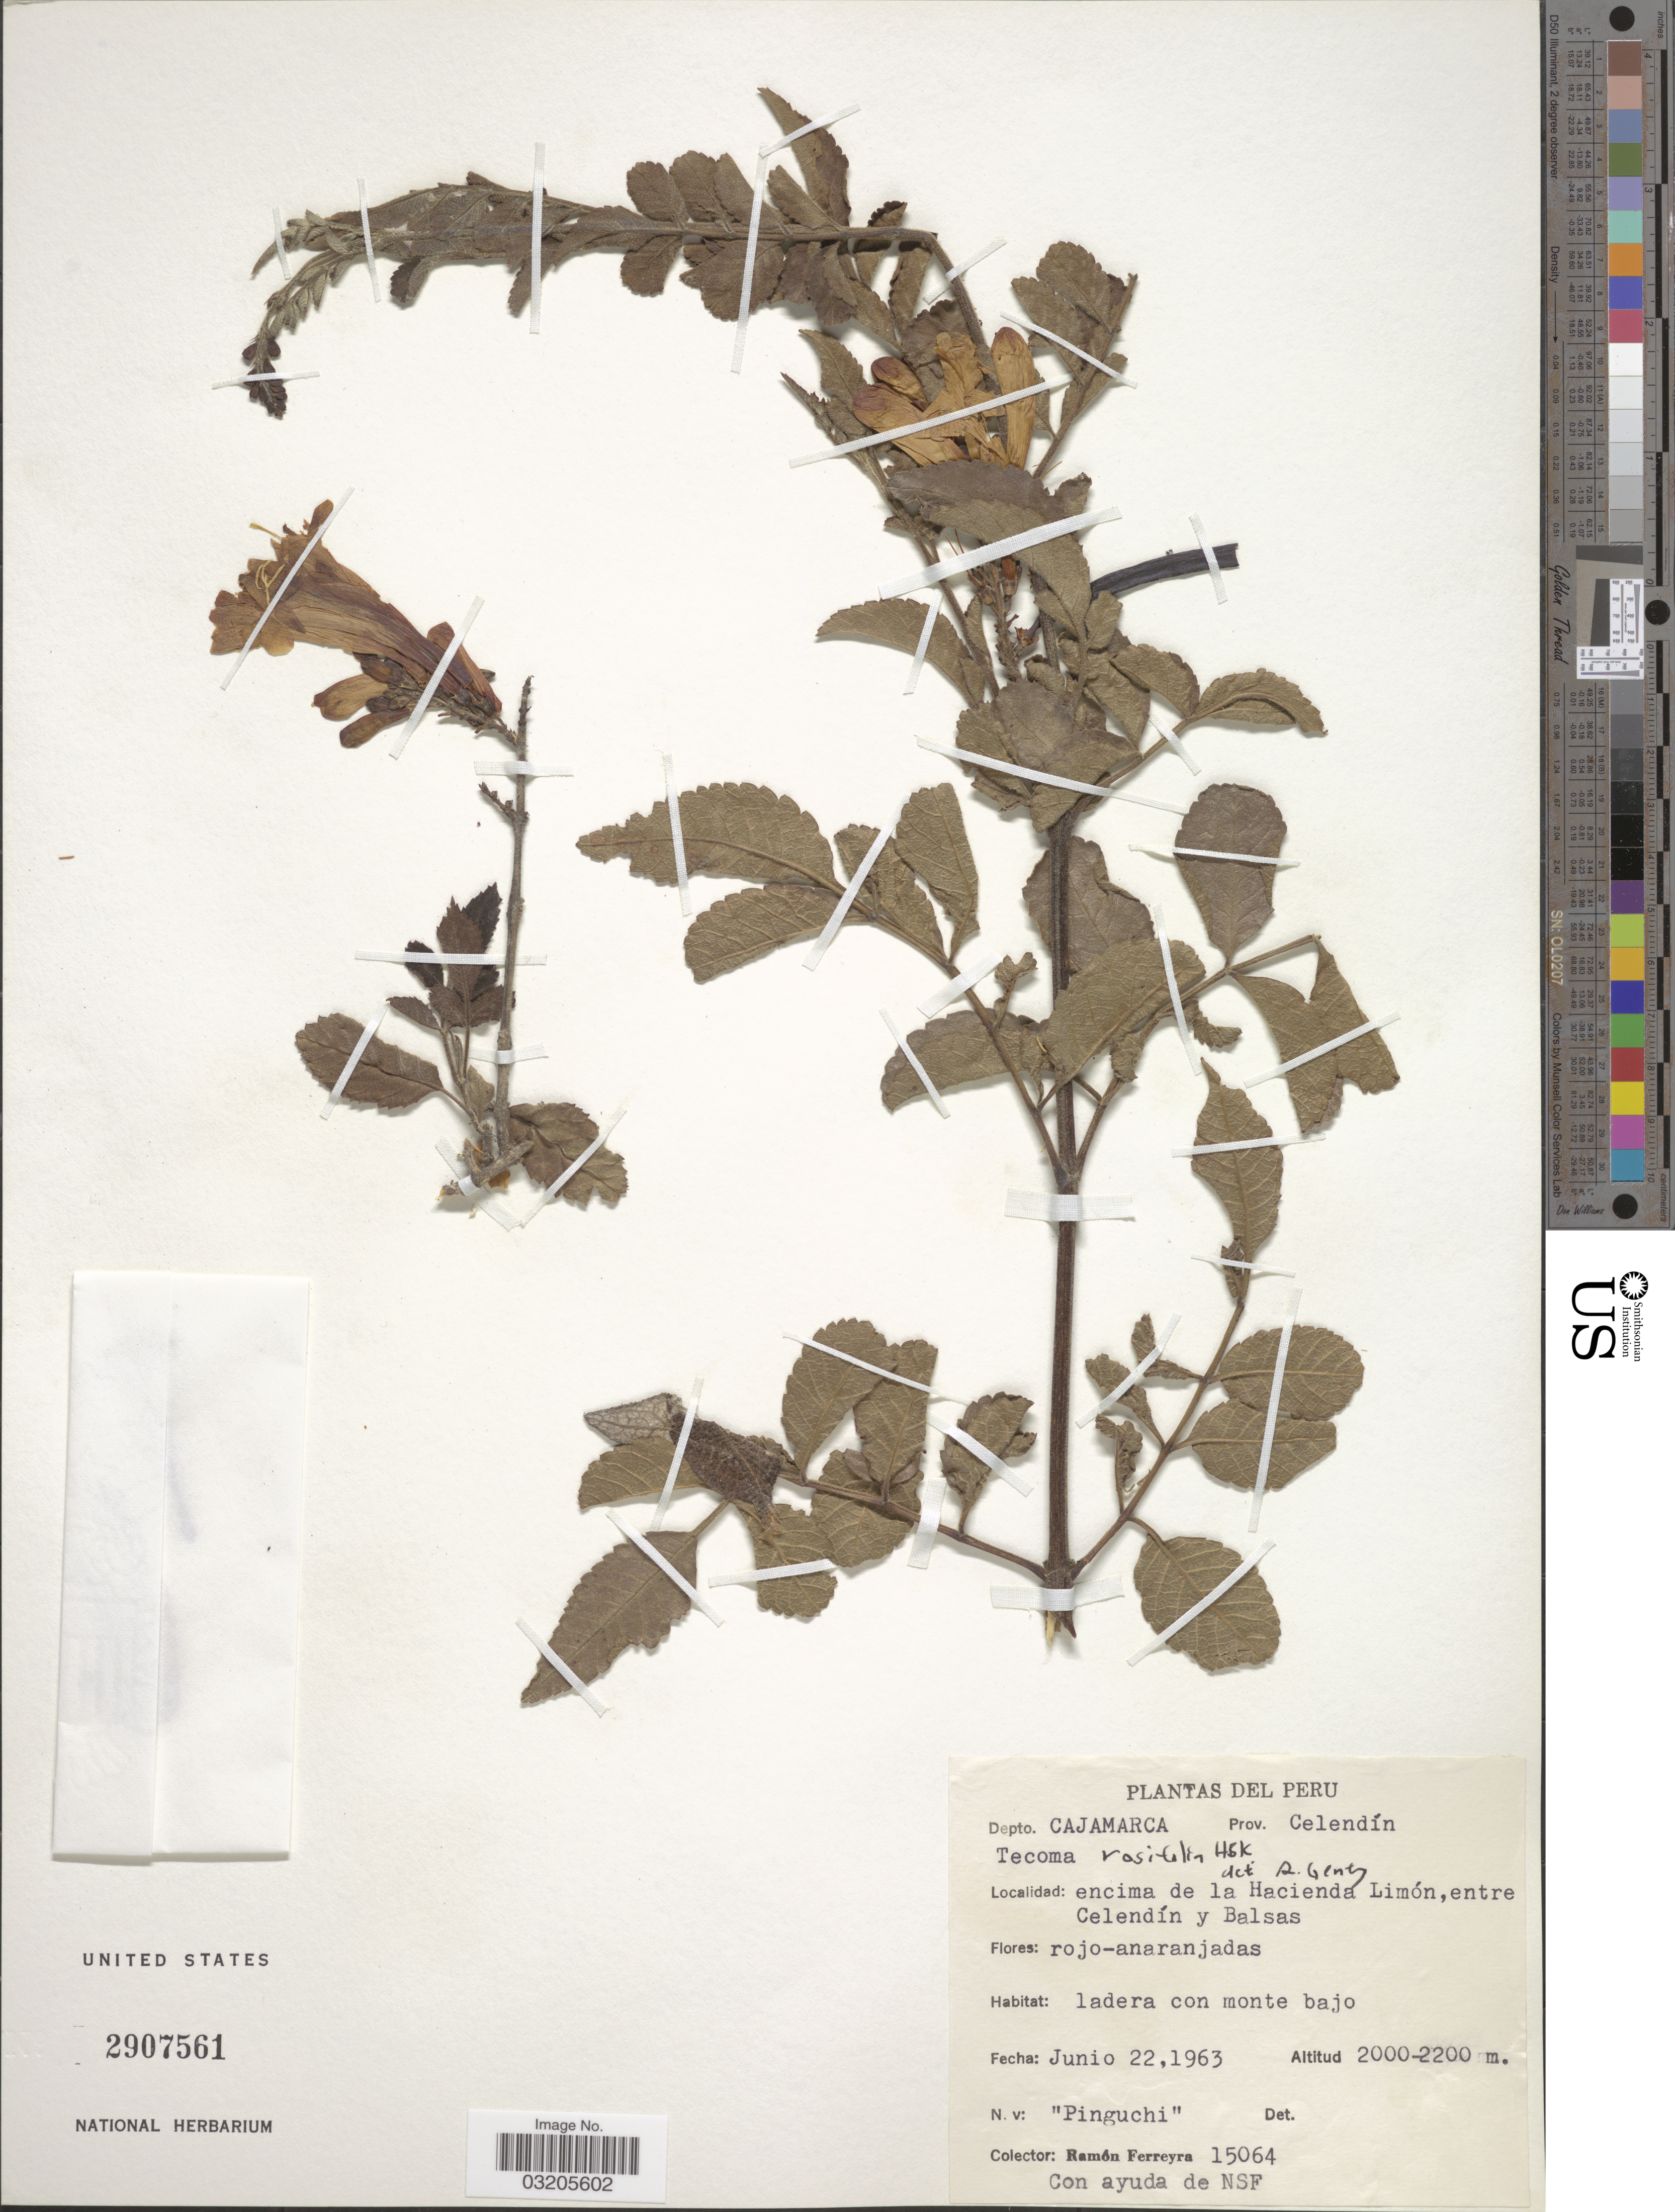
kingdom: Plantae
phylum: Tracheophyta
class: Magnoliopsida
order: Lamiales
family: Bignoniaceae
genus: Tecoma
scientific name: Tecoma rosifolia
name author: Kunth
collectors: R. A. Ferreyra & NSF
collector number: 15064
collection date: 1963-06-22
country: Peru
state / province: Cajamarca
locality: Depto. Cajamarca. Prov. Celendín. Encima de la Hacienda Limón, entre Celendín y Balsas.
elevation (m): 2000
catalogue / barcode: US 2907561